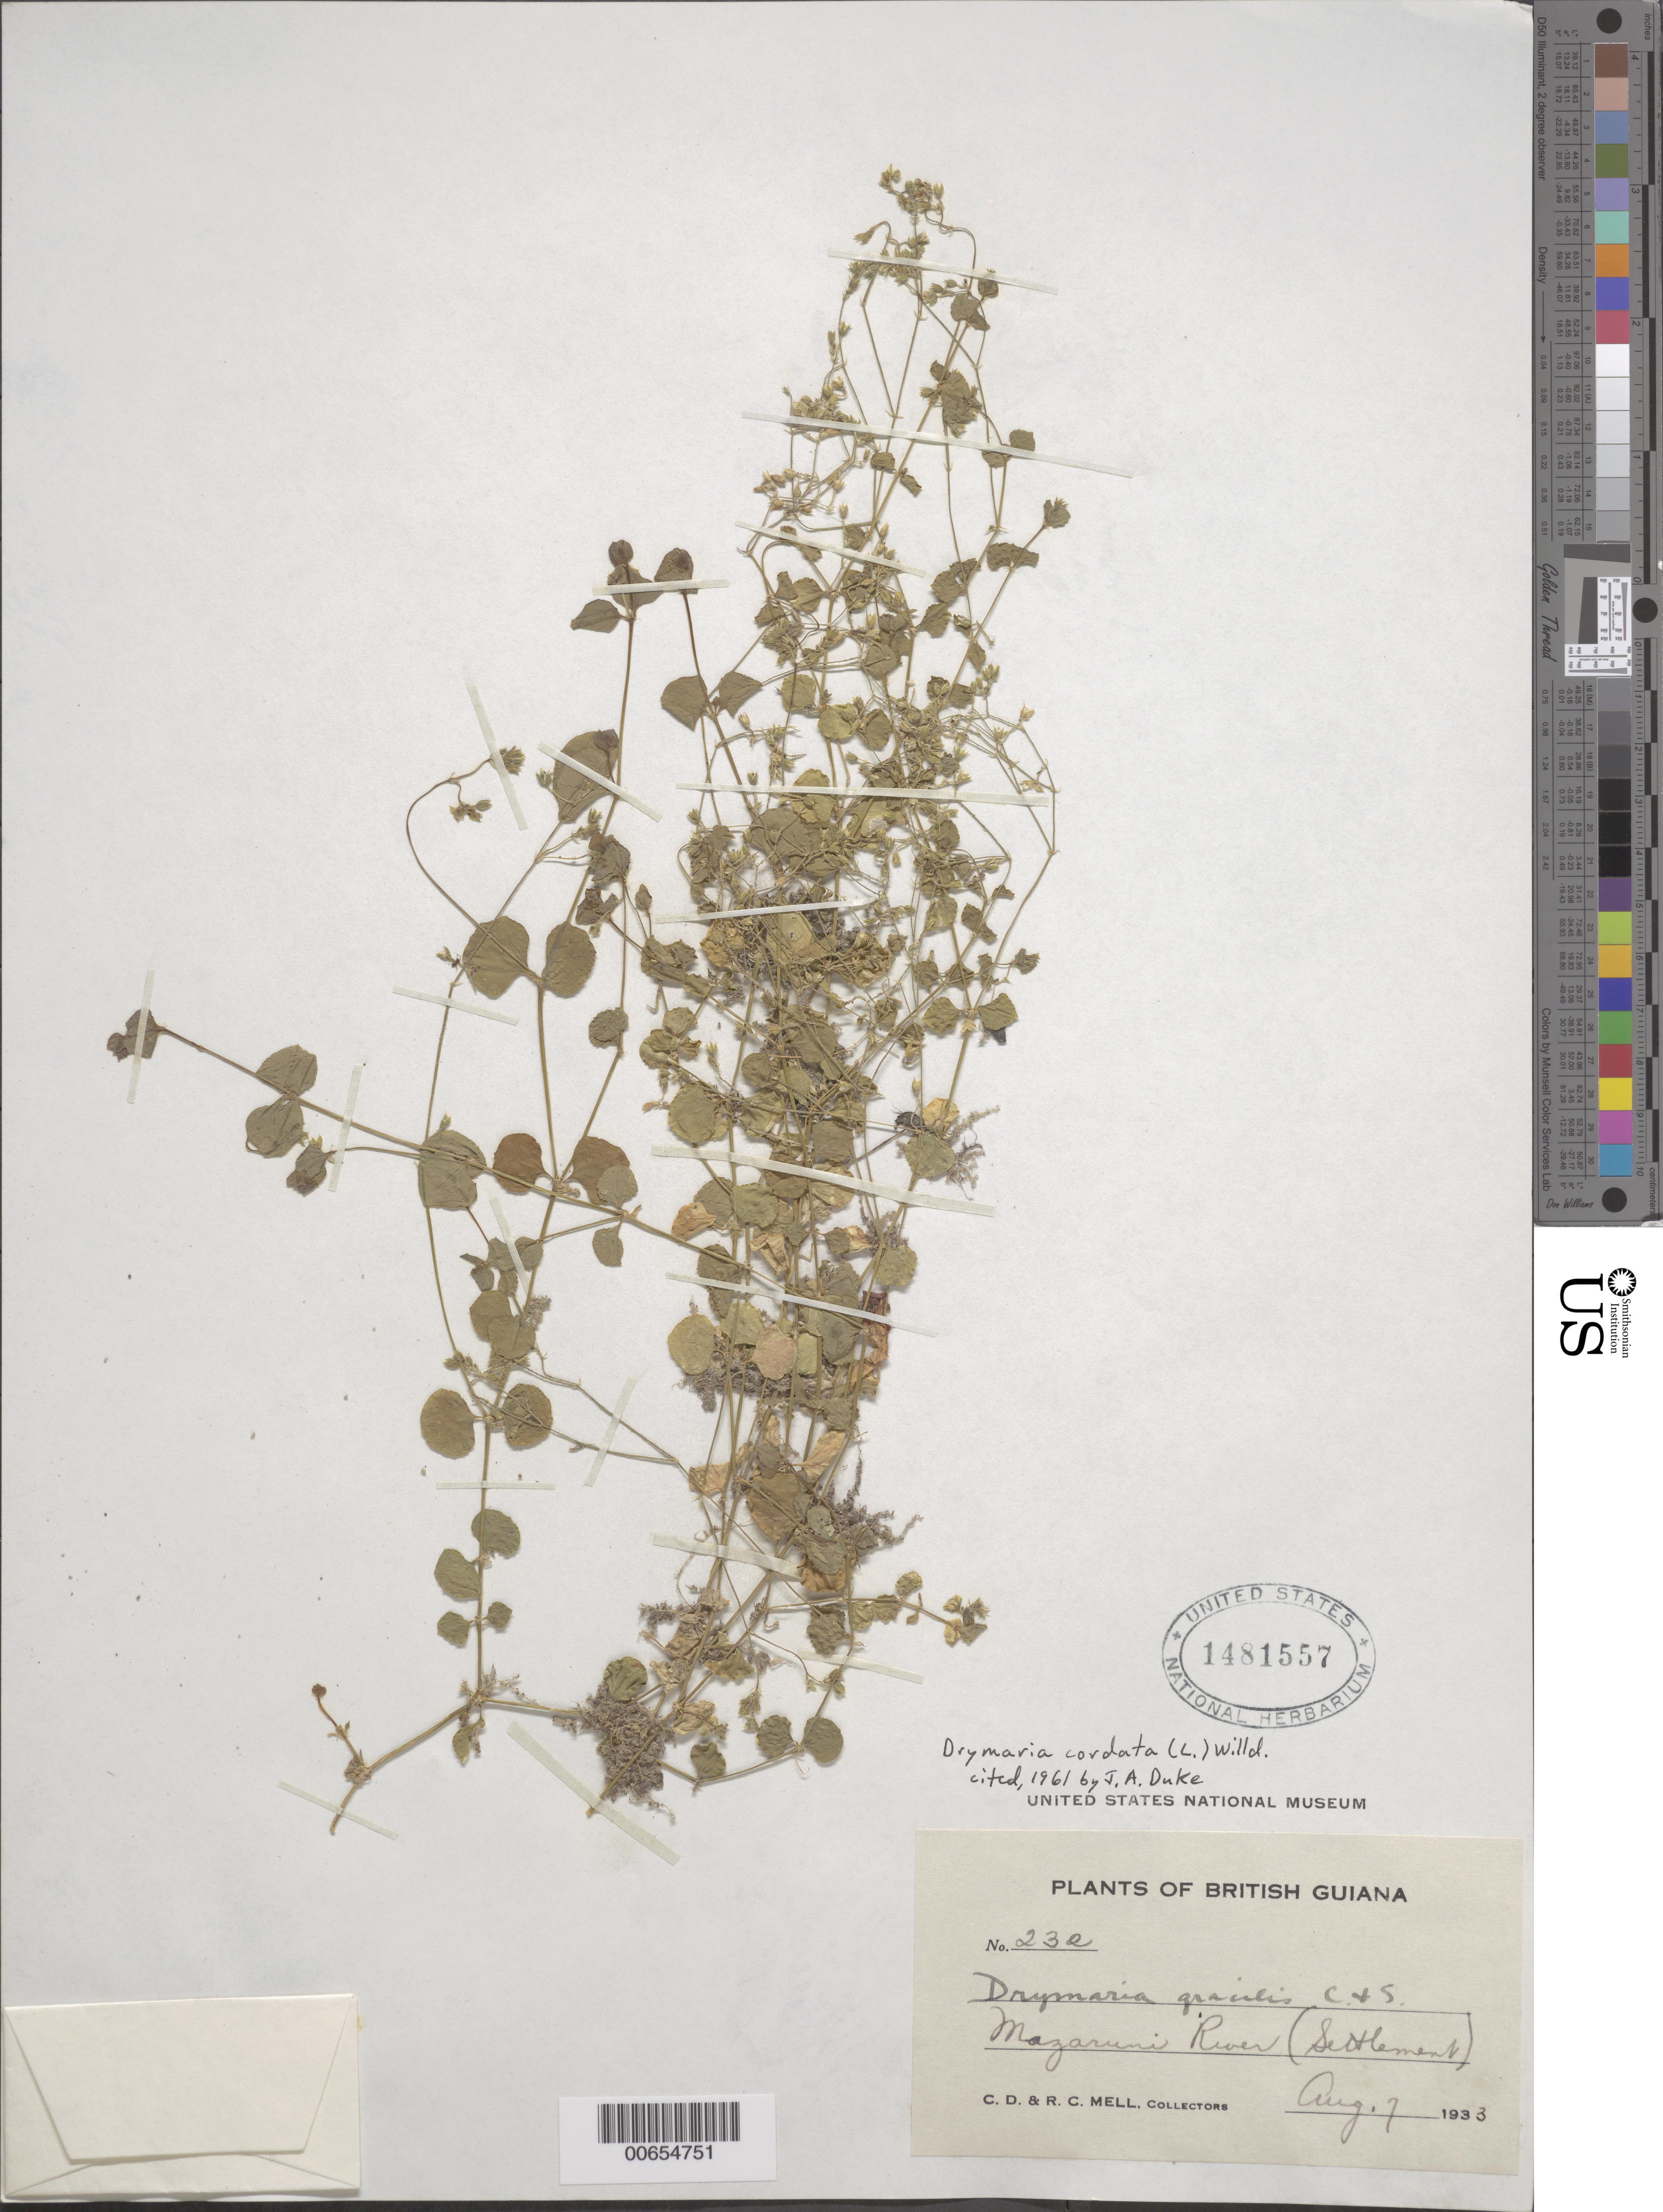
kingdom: Plantae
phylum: Tracheophyta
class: Magnoliopsida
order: Caryophyllales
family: Caryophyllaceae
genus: Drymaria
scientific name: Drymaria cordata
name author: (L.) Willd. ex Schult.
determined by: DeFilipps, R. A.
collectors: C. D. Mell & R. Mell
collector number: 232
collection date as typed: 7-Aug-33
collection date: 1933-08-07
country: Guyana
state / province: Cuyuni-Mazaruni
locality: Mazaruni R. (settlement)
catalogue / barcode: US 1481557